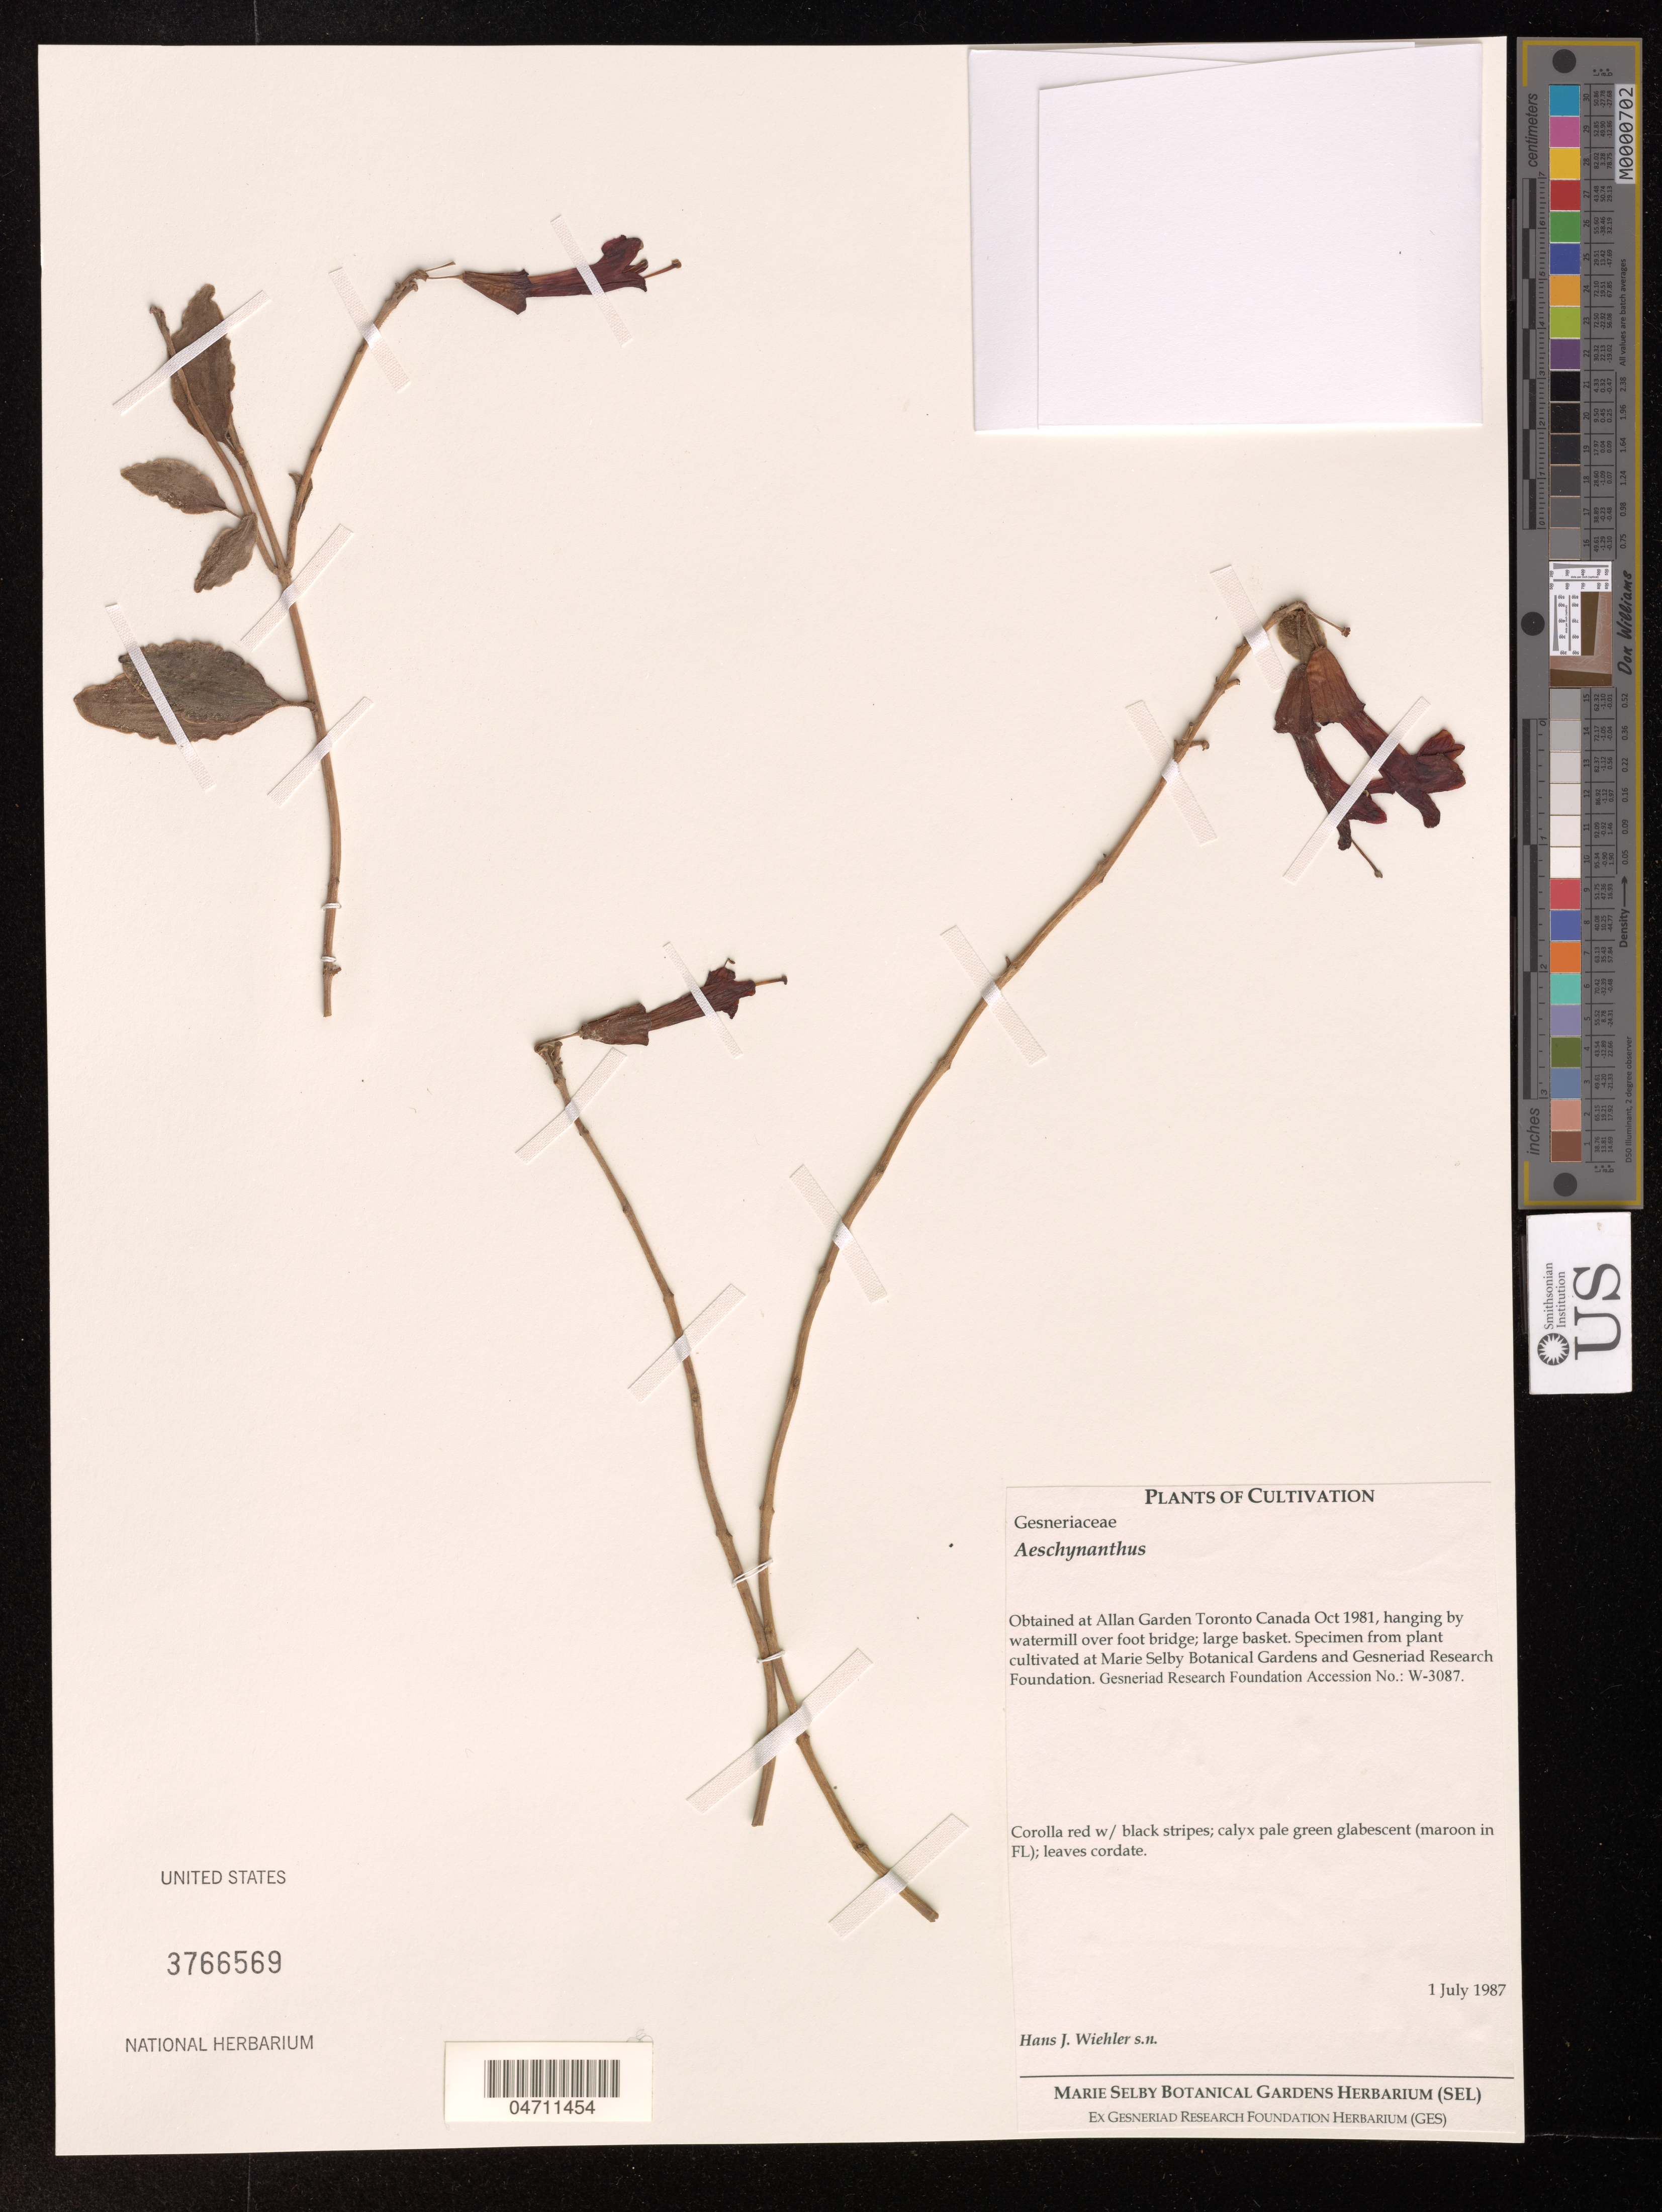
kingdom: Plantae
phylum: Tracheophyta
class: Magnoliopsida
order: Lamiales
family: Gesneriaceae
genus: Aeschynanthus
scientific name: Aeschynanthus sp.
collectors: H. Wiehler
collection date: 1987-07-01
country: United States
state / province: Florida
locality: Marie Selby Botanical Gardens and Gesneriad Research Foundation.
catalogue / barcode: US 3766569